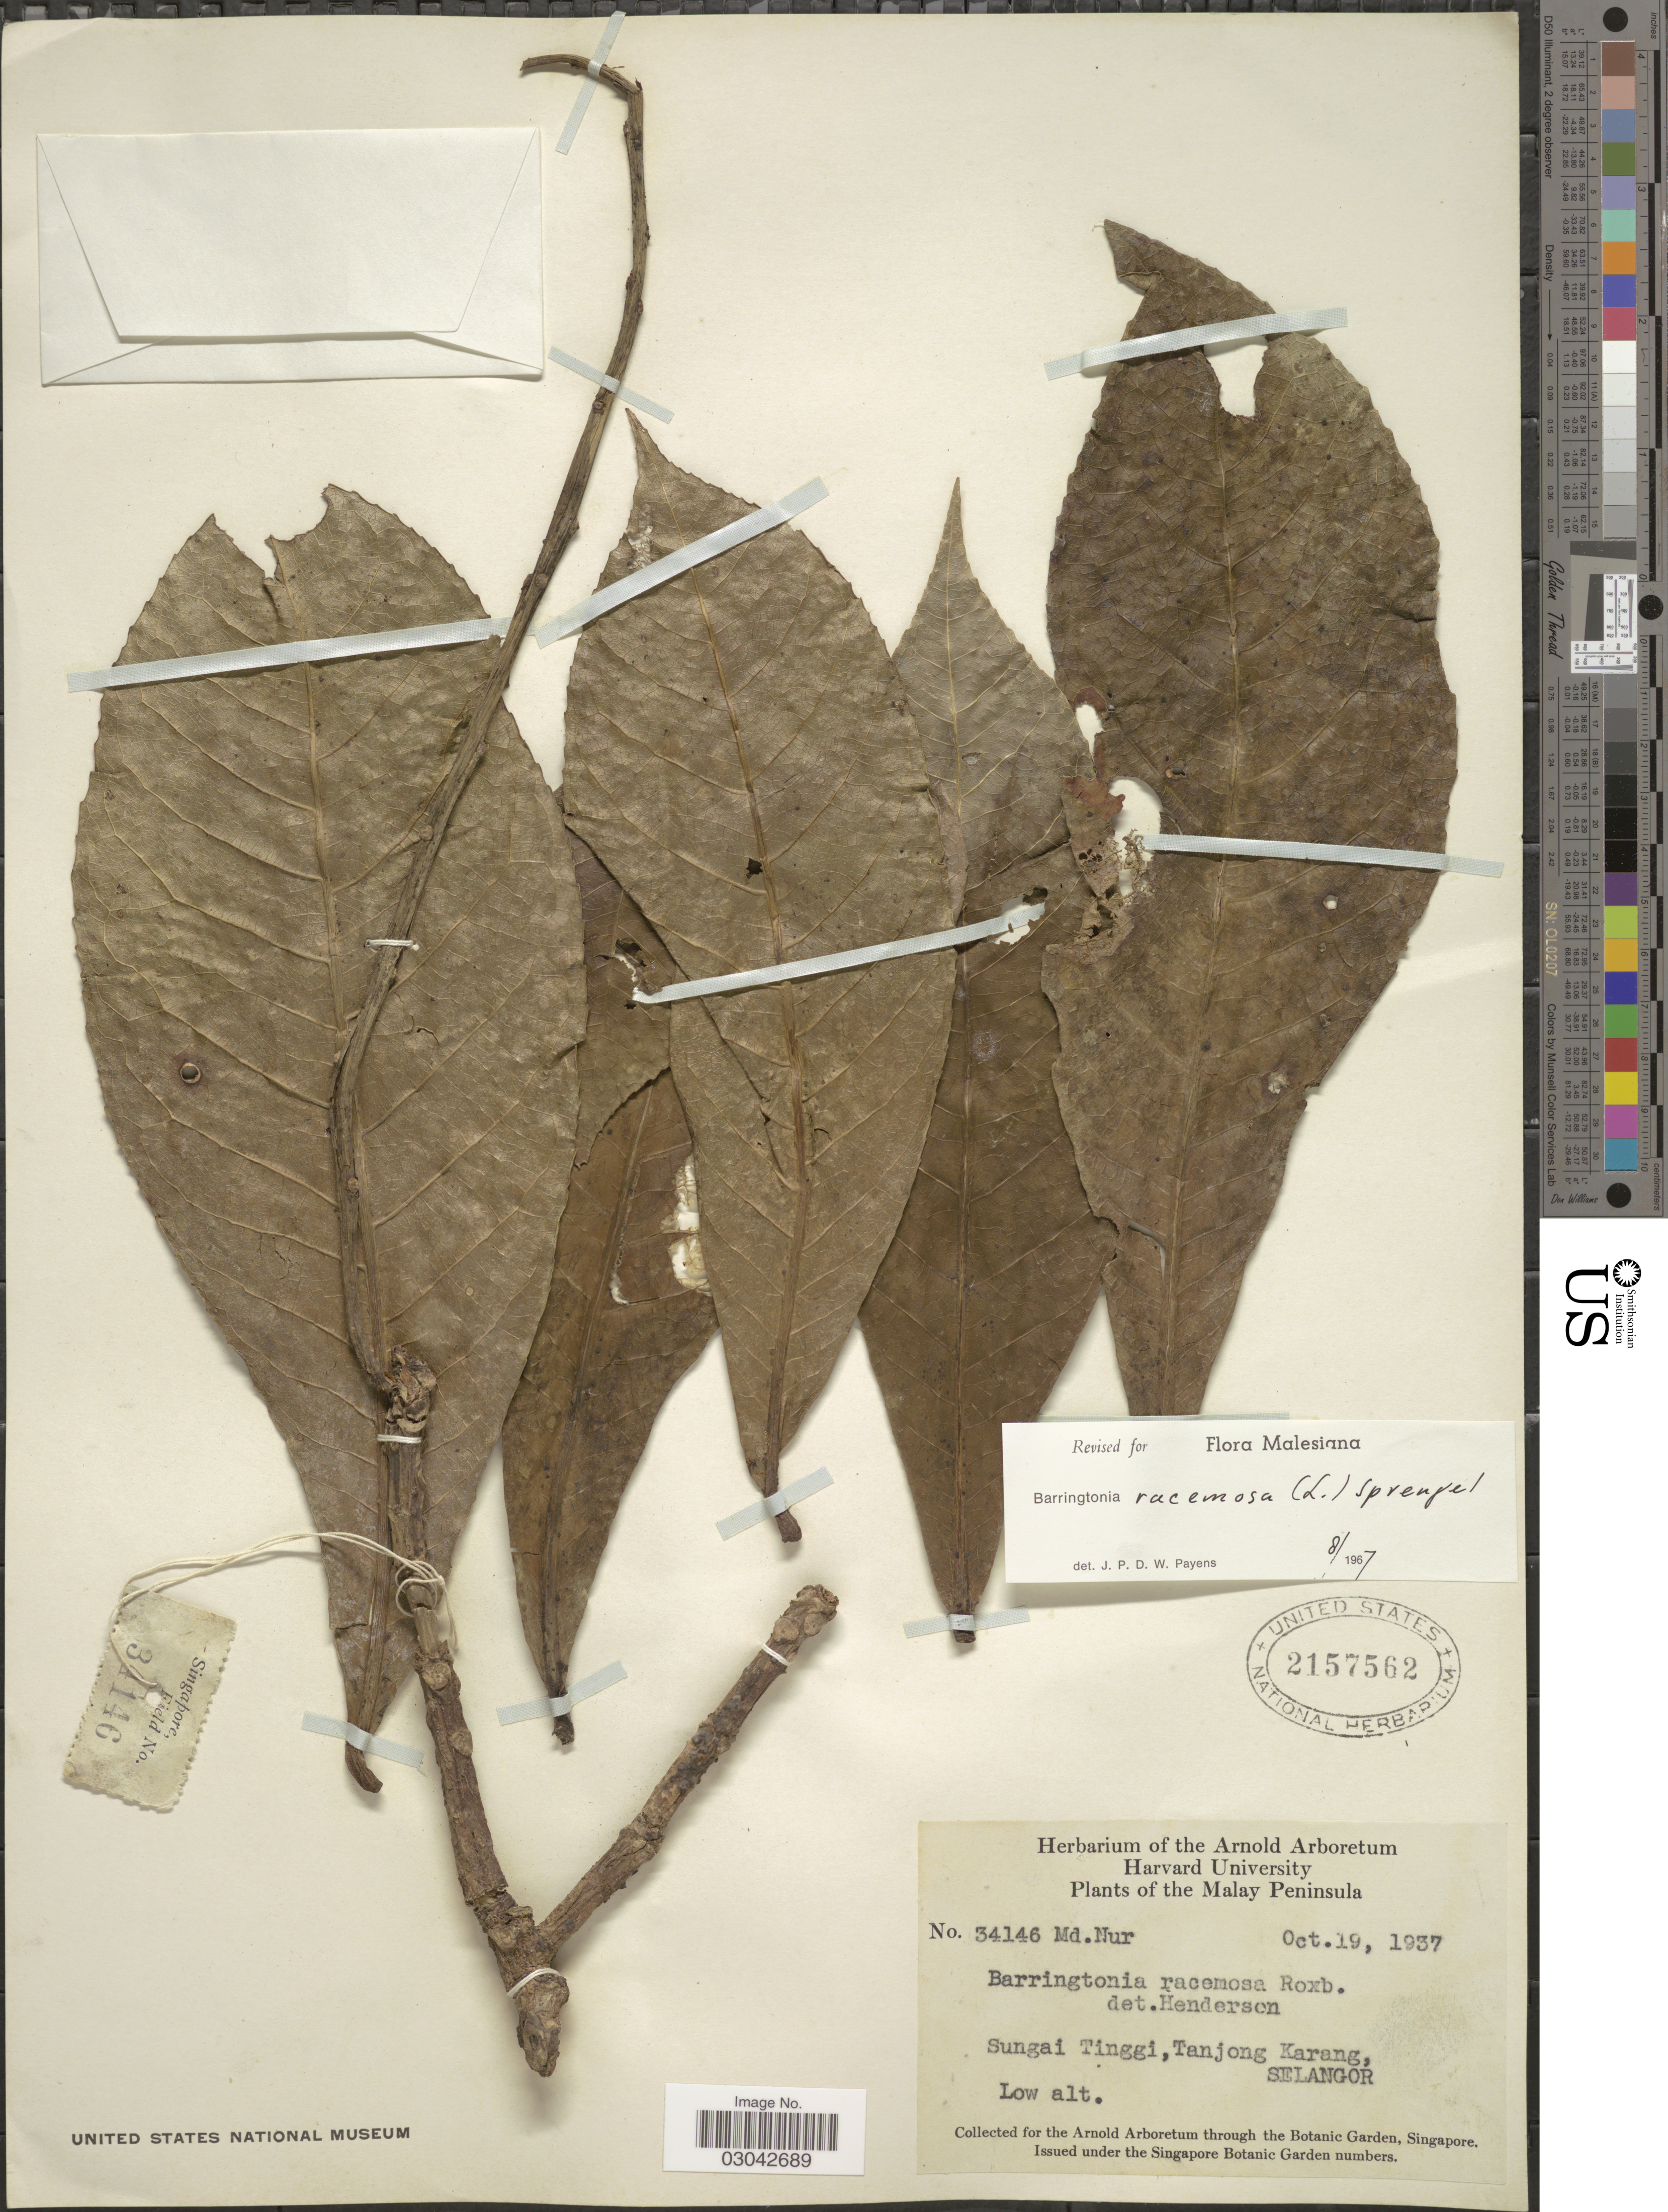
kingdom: Plantae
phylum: Tracheophyta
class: Magnoliopsida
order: Ericales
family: Lecythidaceae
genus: Barringtonia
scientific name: Barringtonia racemosa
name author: (L.) Spreng.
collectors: M. Nur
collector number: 34146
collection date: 1937-10-19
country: Malaysia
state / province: Selangor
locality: Malay Peninsula. Sungai Tinggi, Tanjong Karang.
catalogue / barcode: US 2157562